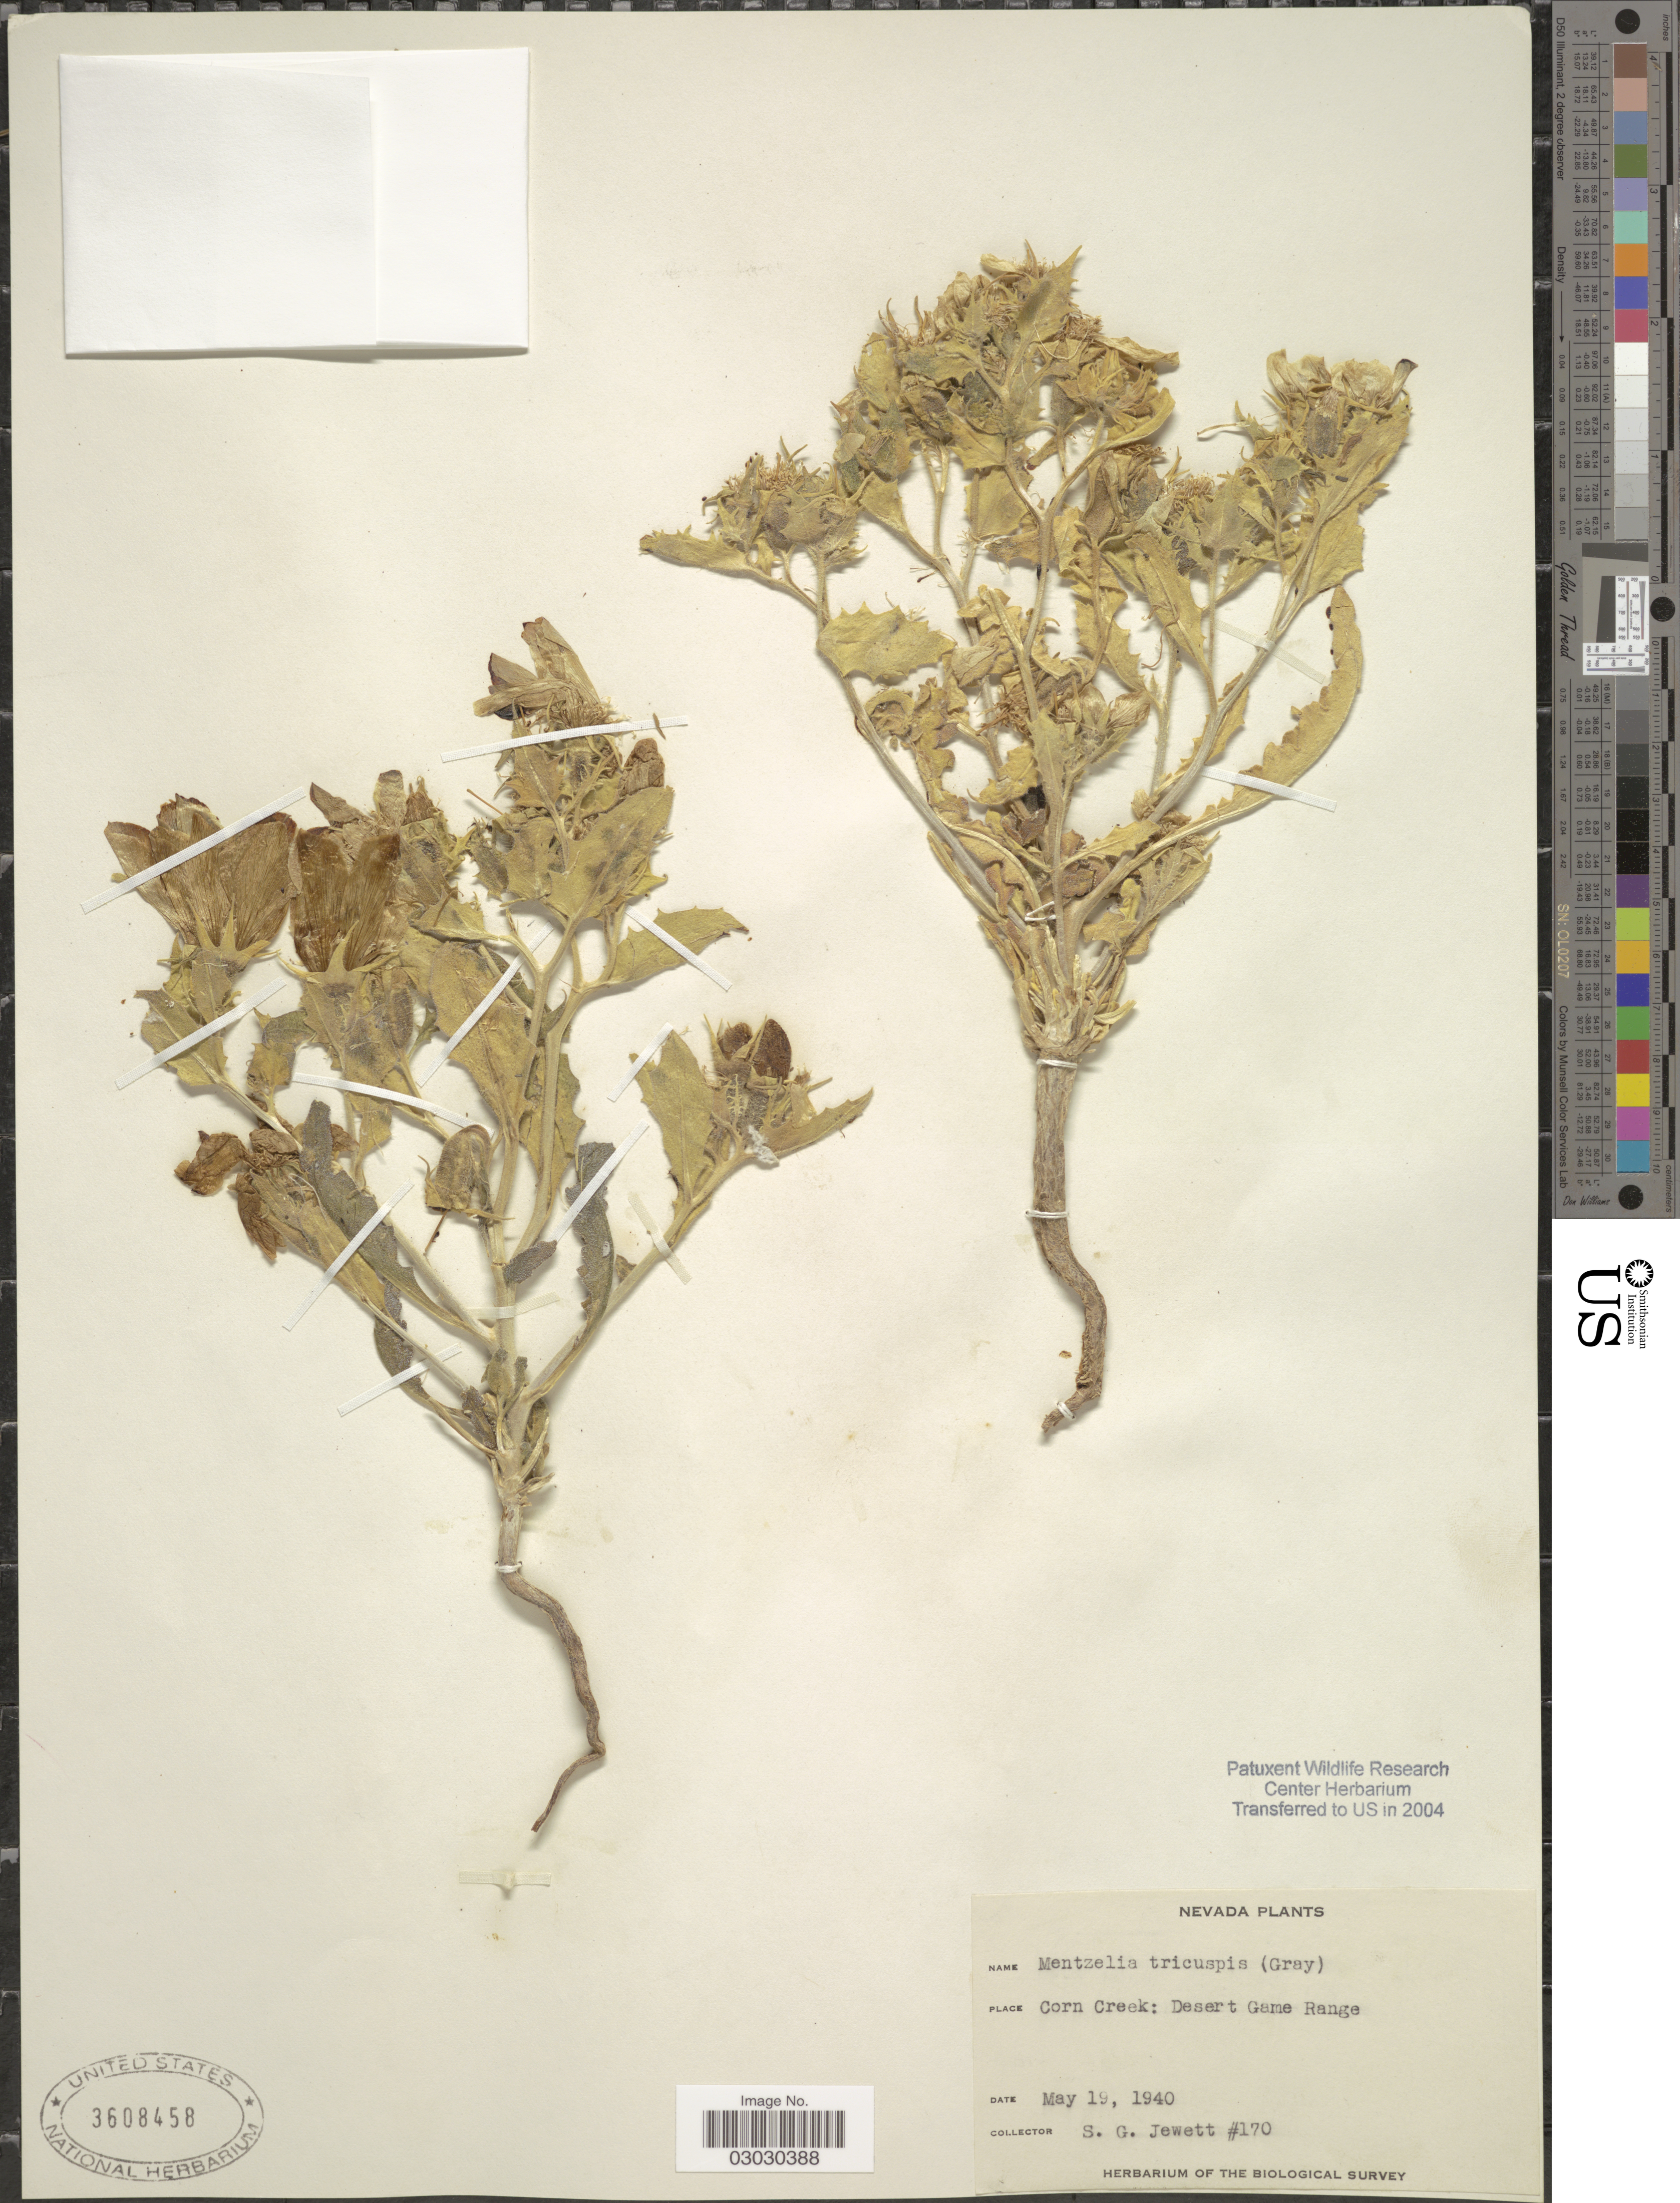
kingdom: Plantae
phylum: Tracheophyta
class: Magnoliopsida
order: Cornales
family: Loasaceae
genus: Mentzelia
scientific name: Mentzelia tricuspis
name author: A. Gray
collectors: S. Jewett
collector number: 170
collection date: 1940-05-19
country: United States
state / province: Nevada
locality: Corn Creek: Desert Game Range.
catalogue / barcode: US 3608458